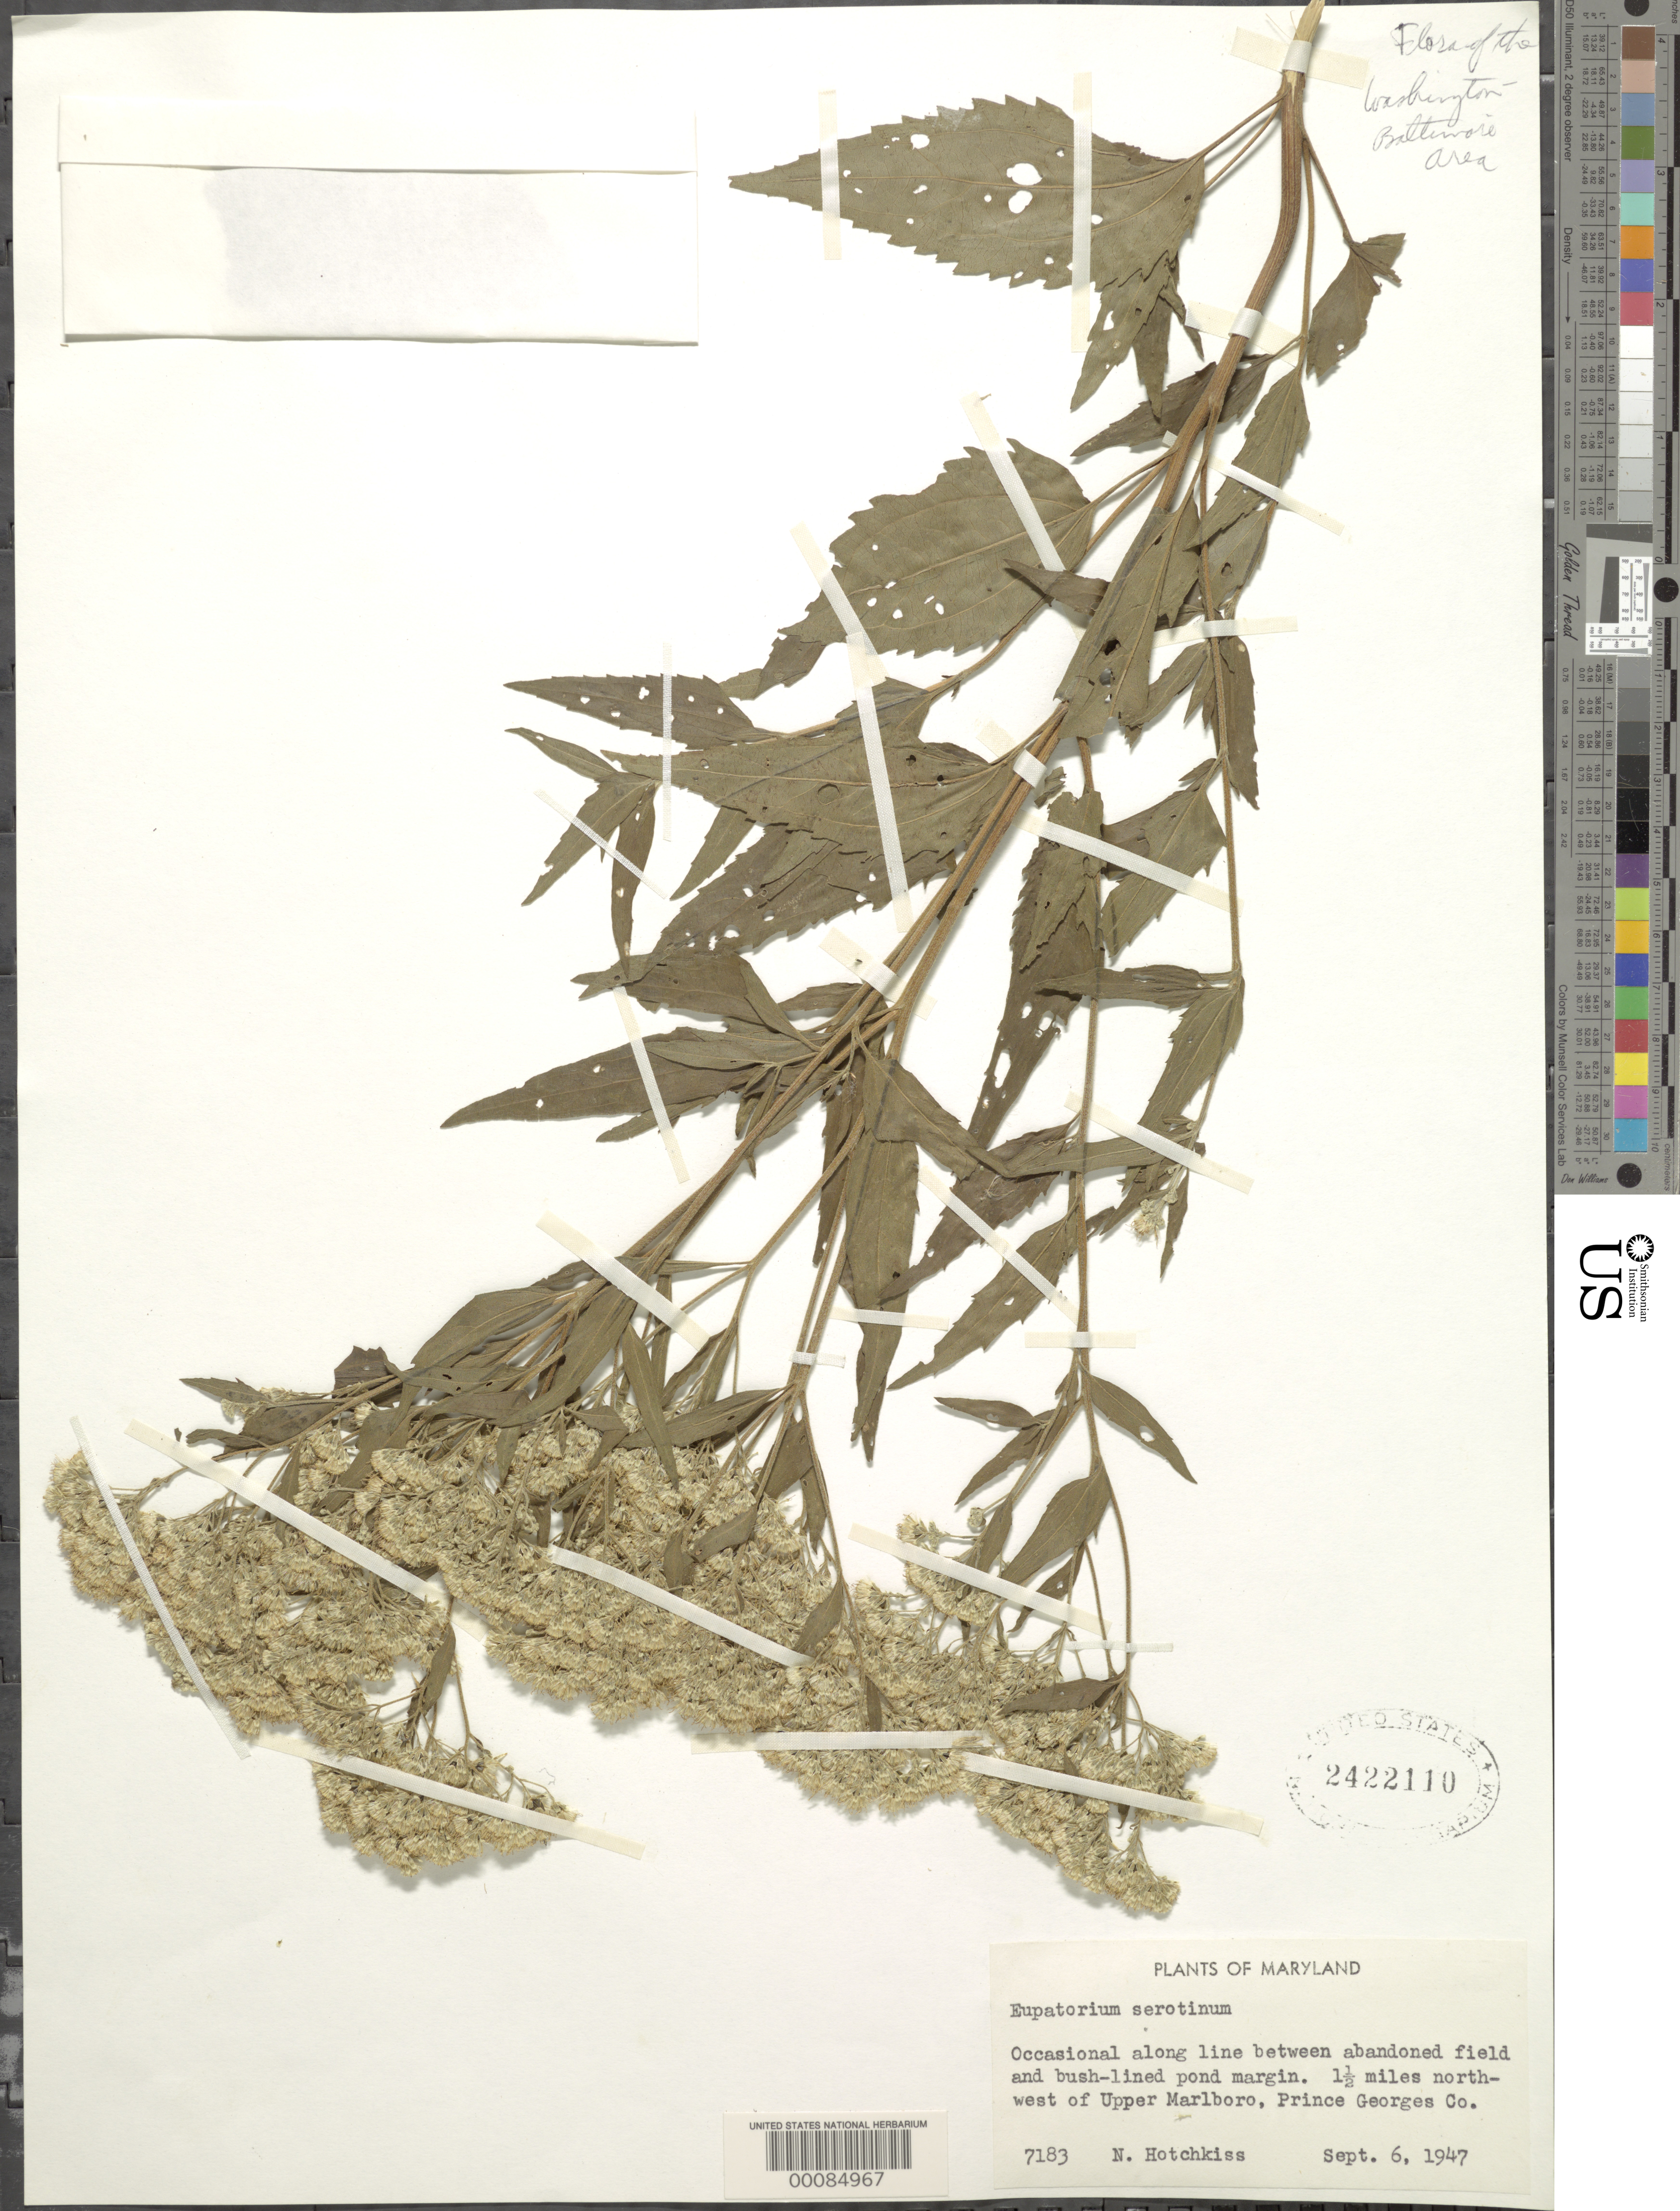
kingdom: Plantae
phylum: Tracheophyta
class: Magnoliopsida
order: Asterales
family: Asteraceae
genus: Eupatorium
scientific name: Eupatorium serotinum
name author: Michx.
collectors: N. Hotchkiss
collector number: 7183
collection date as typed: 06 Sep 1947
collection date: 1947-09-06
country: United States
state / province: Maryland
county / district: Prince George's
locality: NW of Upper Marlboro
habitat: Between abandoned field ,and bush lined pond margin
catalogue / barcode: US 2422110